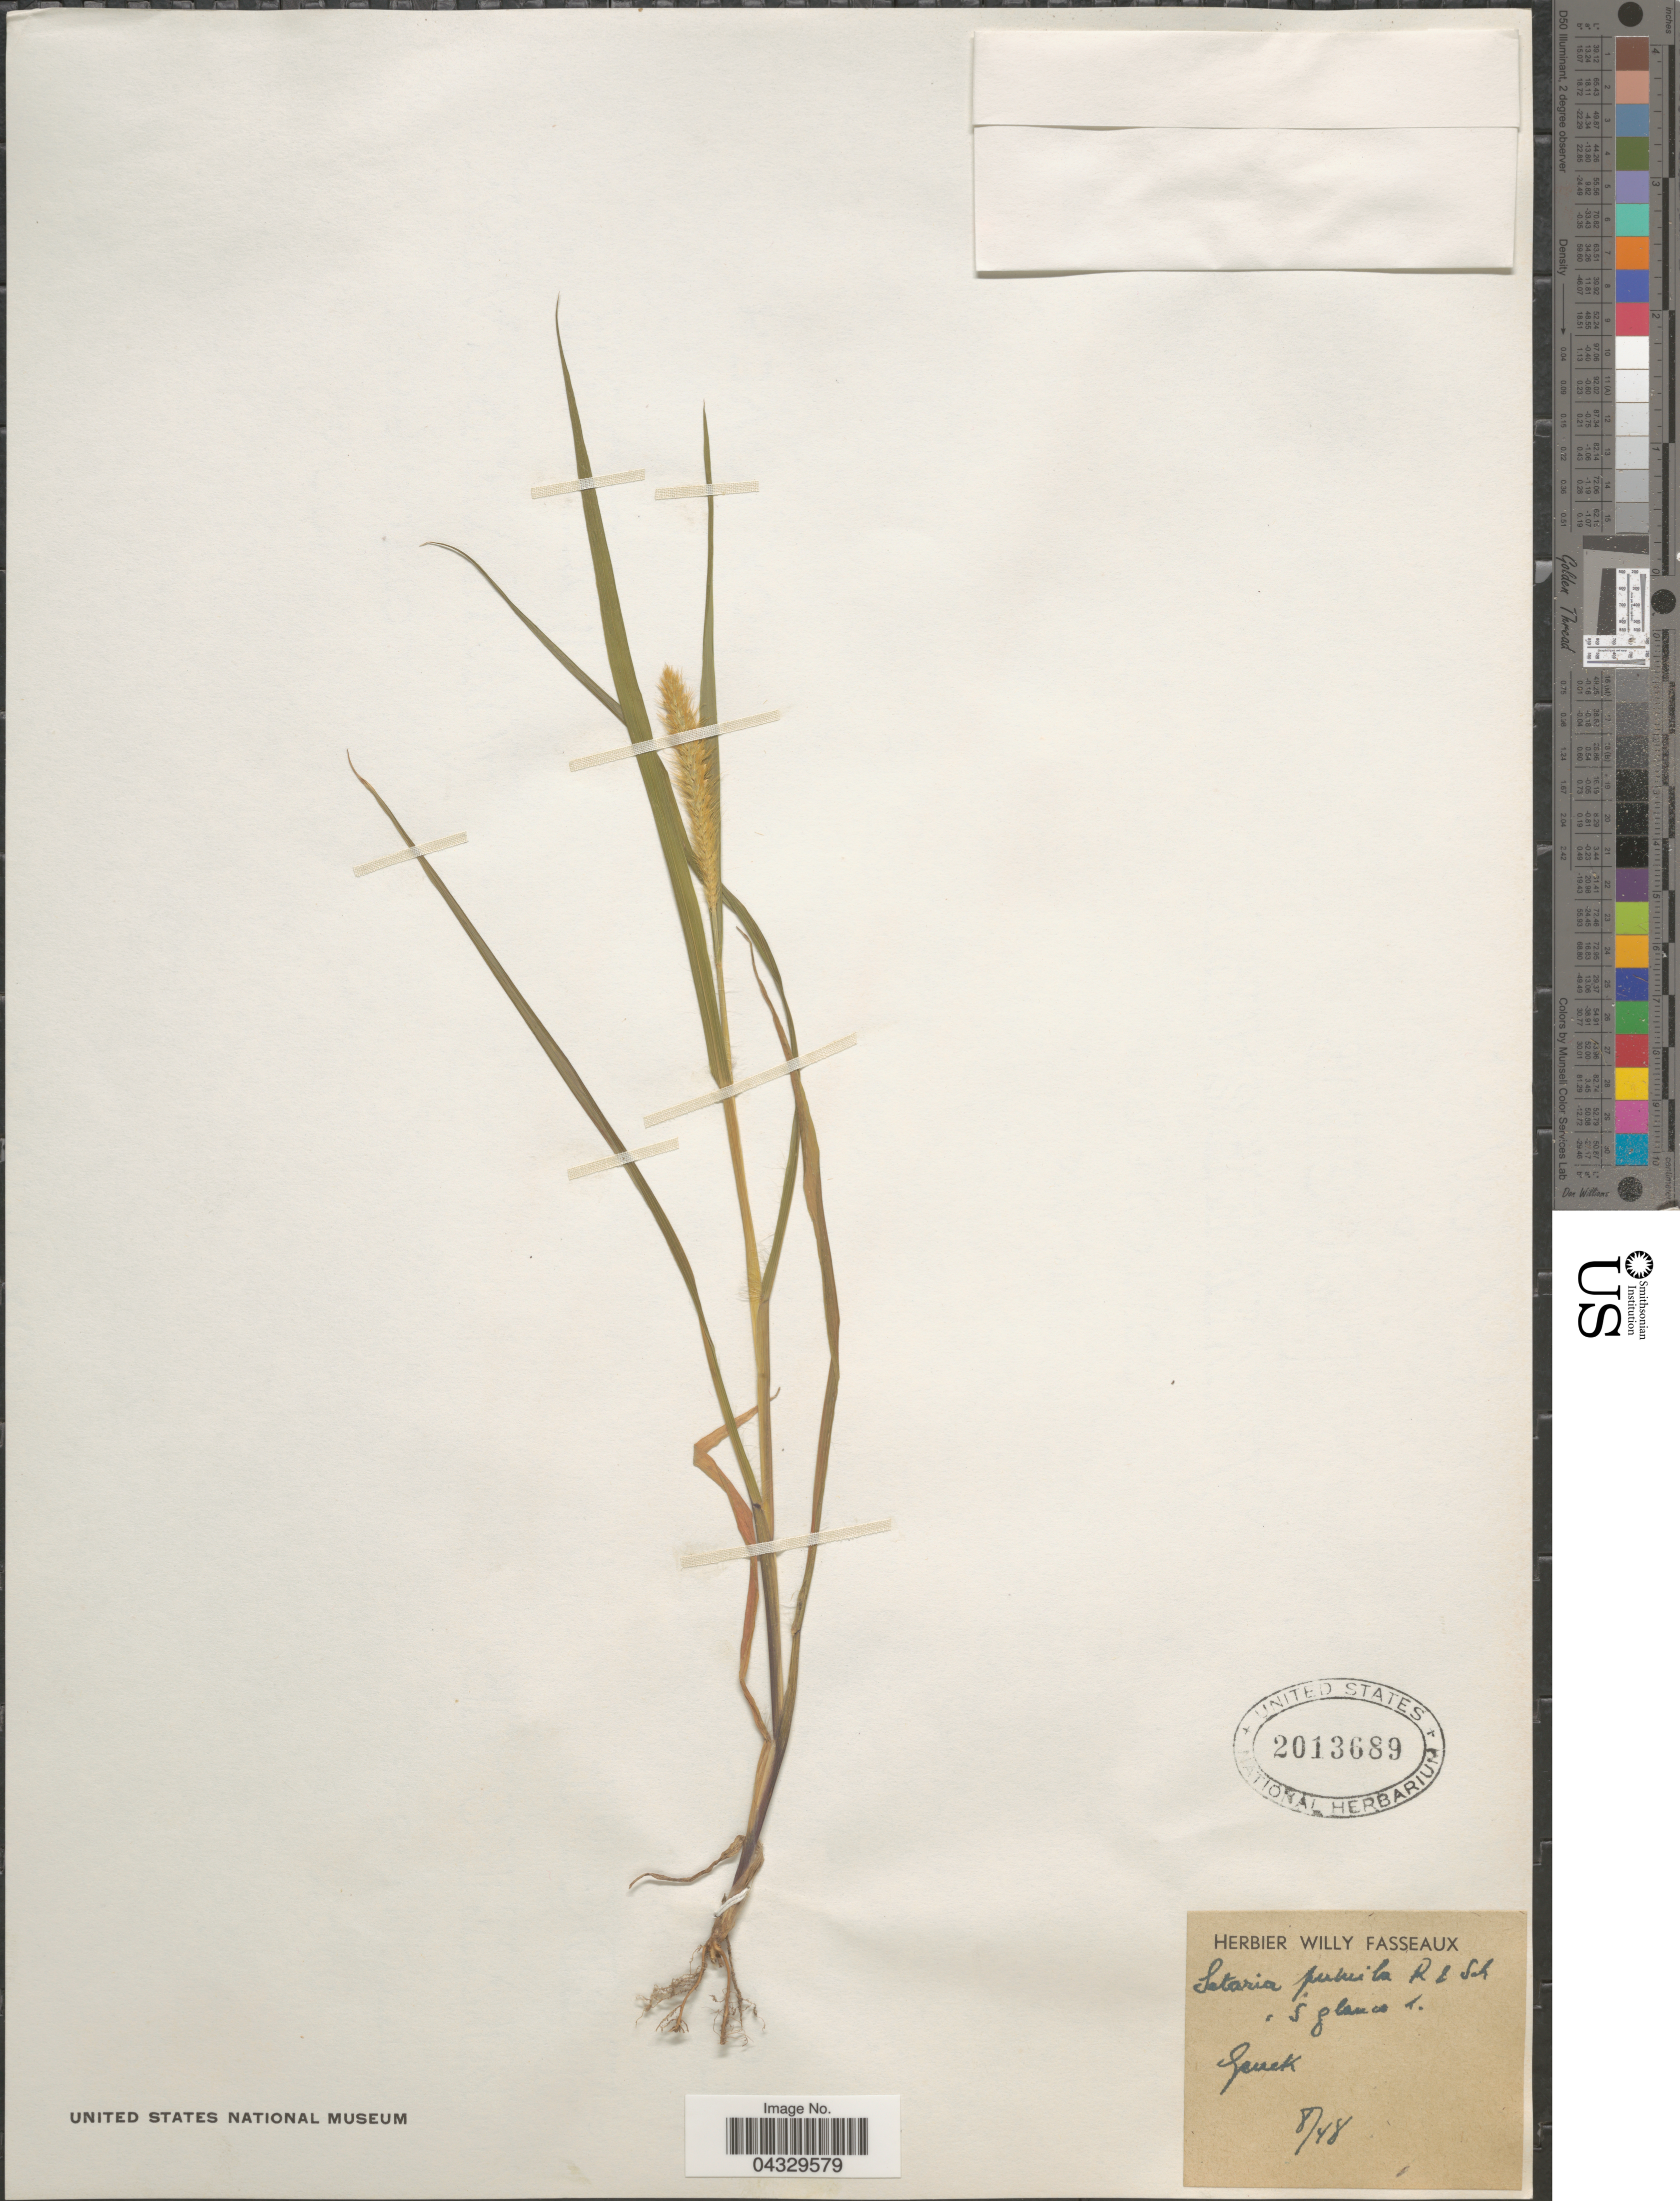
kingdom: Plantae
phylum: Tracheophyta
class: Liliopsida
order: Poales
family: Poaceae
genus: Setaria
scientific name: Setaria pumila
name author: (Poir.) Roem. & Schult.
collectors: ex Herb. Willy Fasseux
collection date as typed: Transcribed d/m/y: /8/48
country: Belgium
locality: Genck.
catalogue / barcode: US 2013689